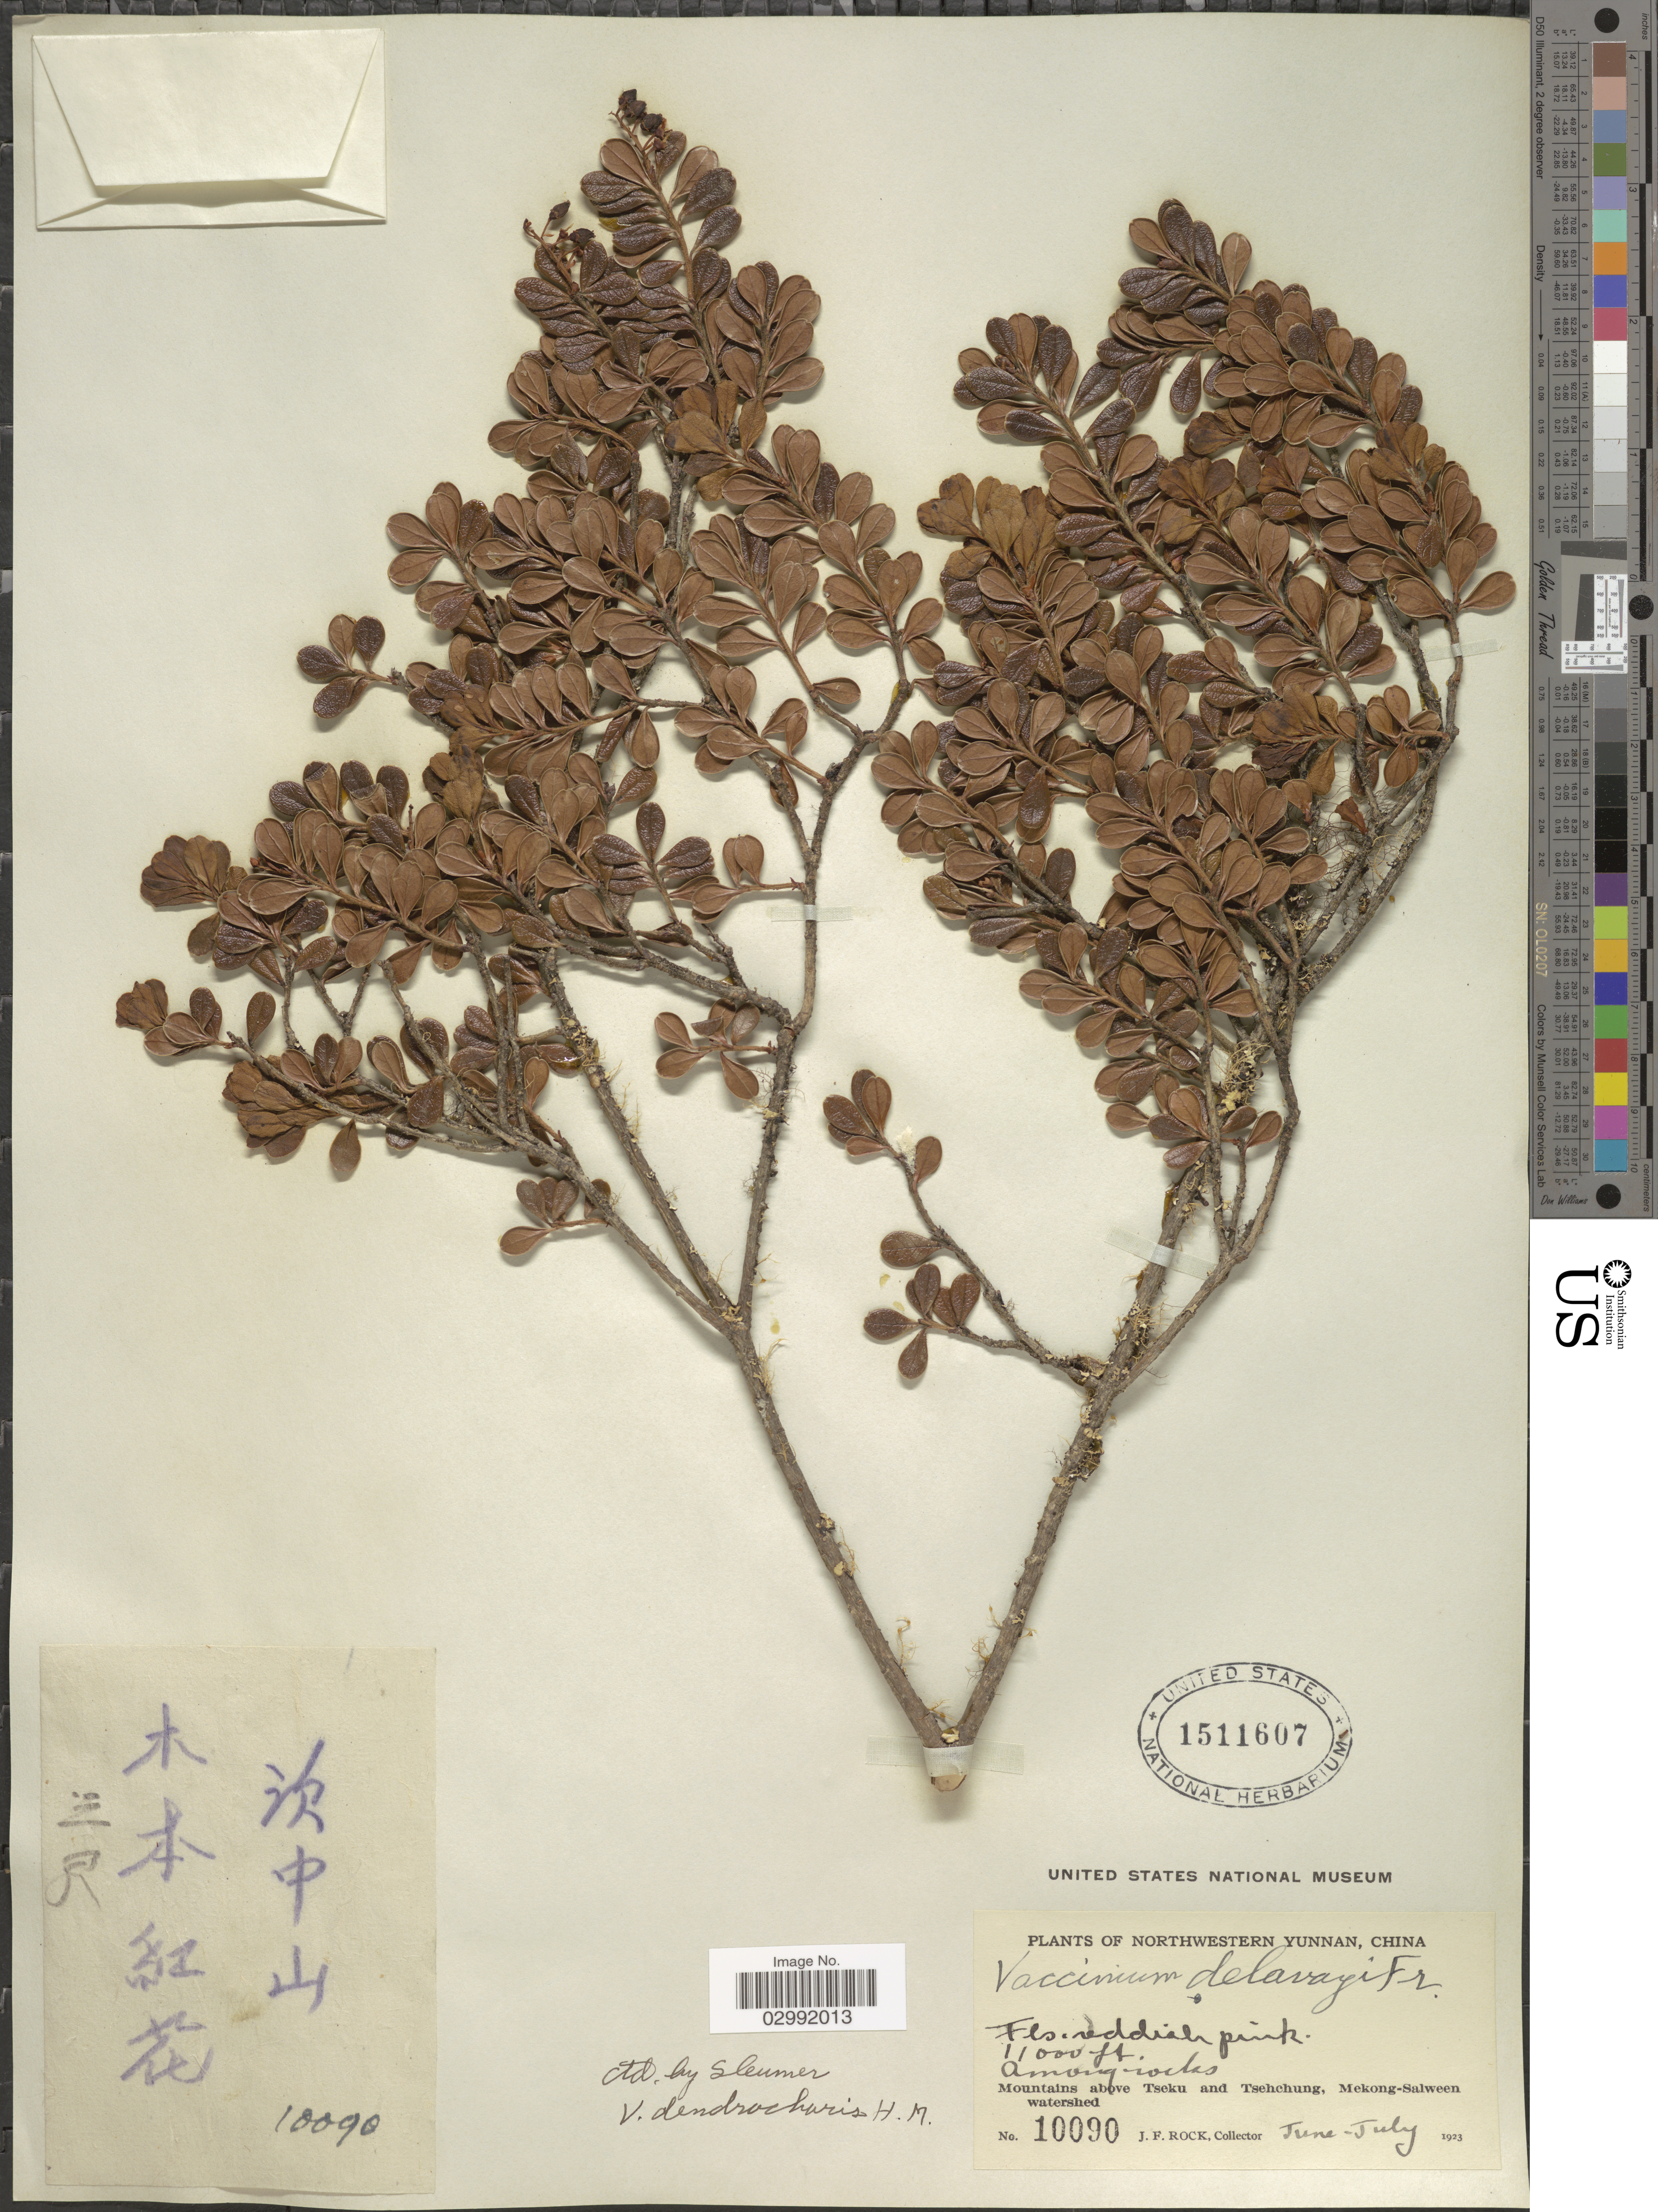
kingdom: Plantae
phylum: Tracheophyta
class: Magnoliopsida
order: Ericales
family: Ericaceae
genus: Vaccinium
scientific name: Vaccinium dendrocharis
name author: Hand.-Mazz.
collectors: J. Rock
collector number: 10090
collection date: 1923-06/1923-07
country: China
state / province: Yunnan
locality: Northwestern Yunnan, Mountains above Tseku and Tsehchung, Mekong-Salween watershed.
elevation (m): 3353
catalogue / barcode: US 1511607